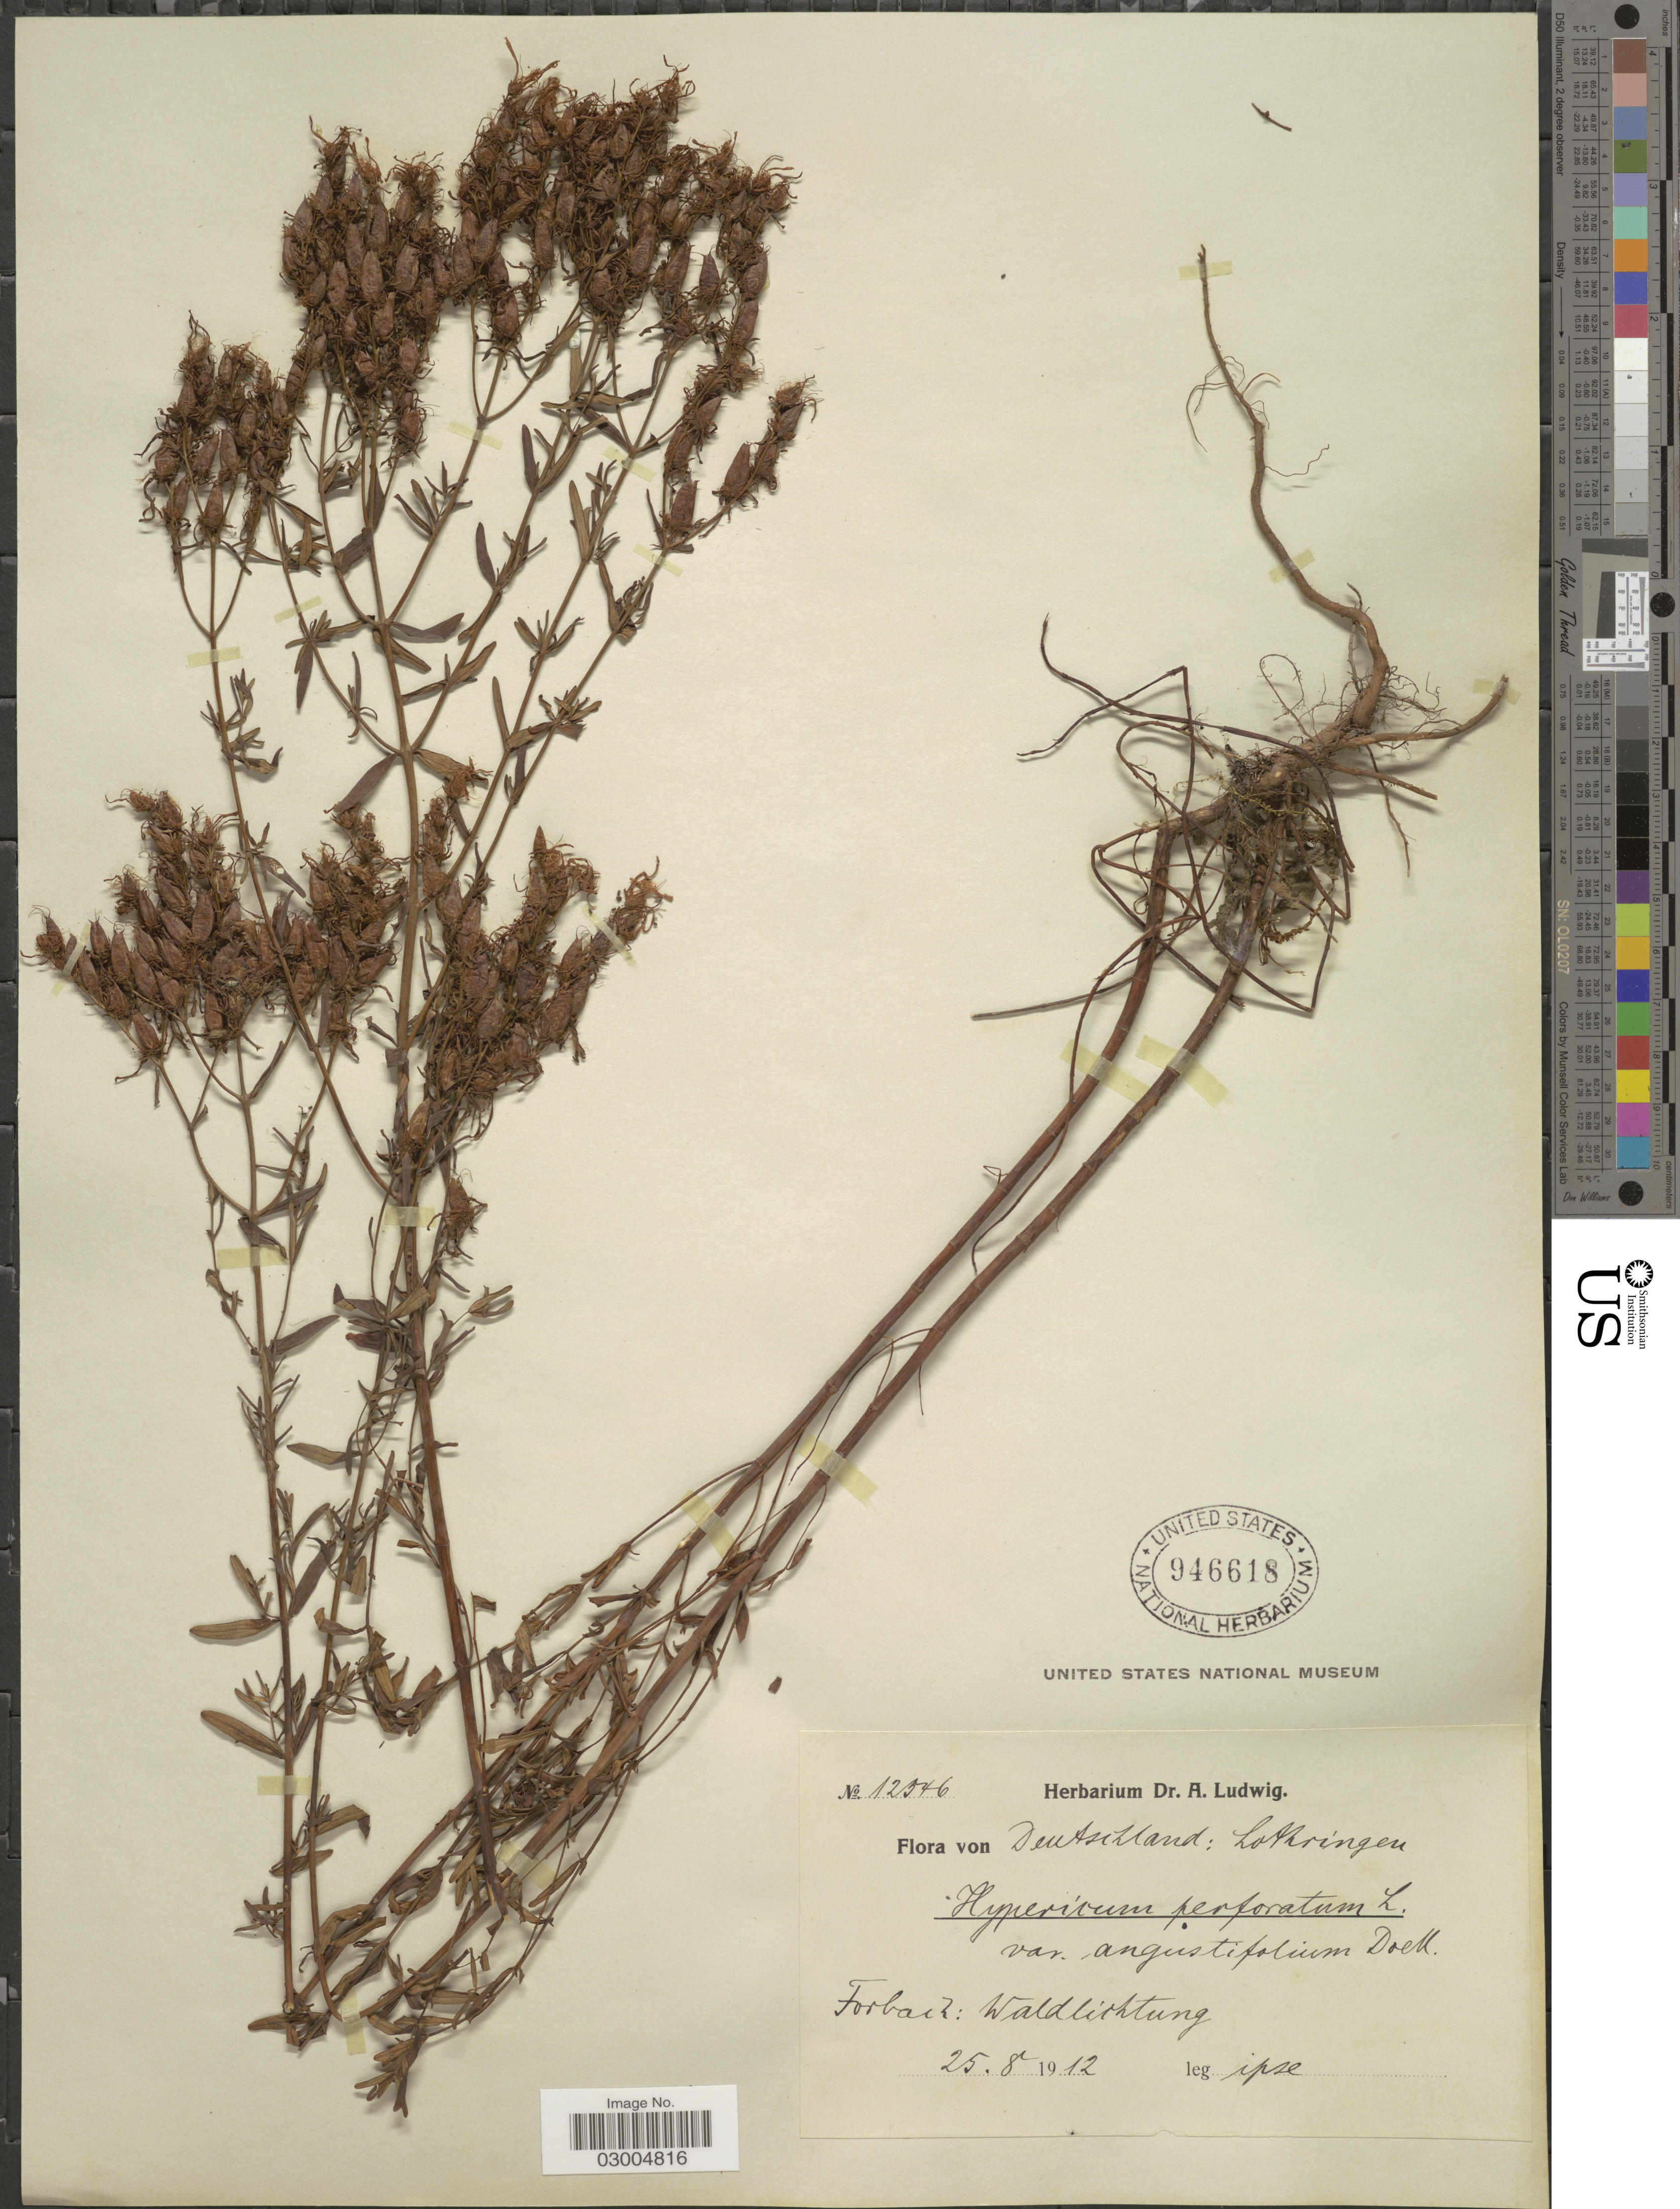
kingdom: Plantae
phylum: Tracheophyta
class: Magnoliopsida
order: Malpighiales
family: Hypericaceae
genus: Hypericum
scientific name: Hypericum perforatum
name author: L.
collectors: A. Ludwig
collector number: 12546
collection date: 1912-08-25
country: Germany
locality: Lothringen. Forbach: Waldlichtung.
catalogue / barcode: US 946618